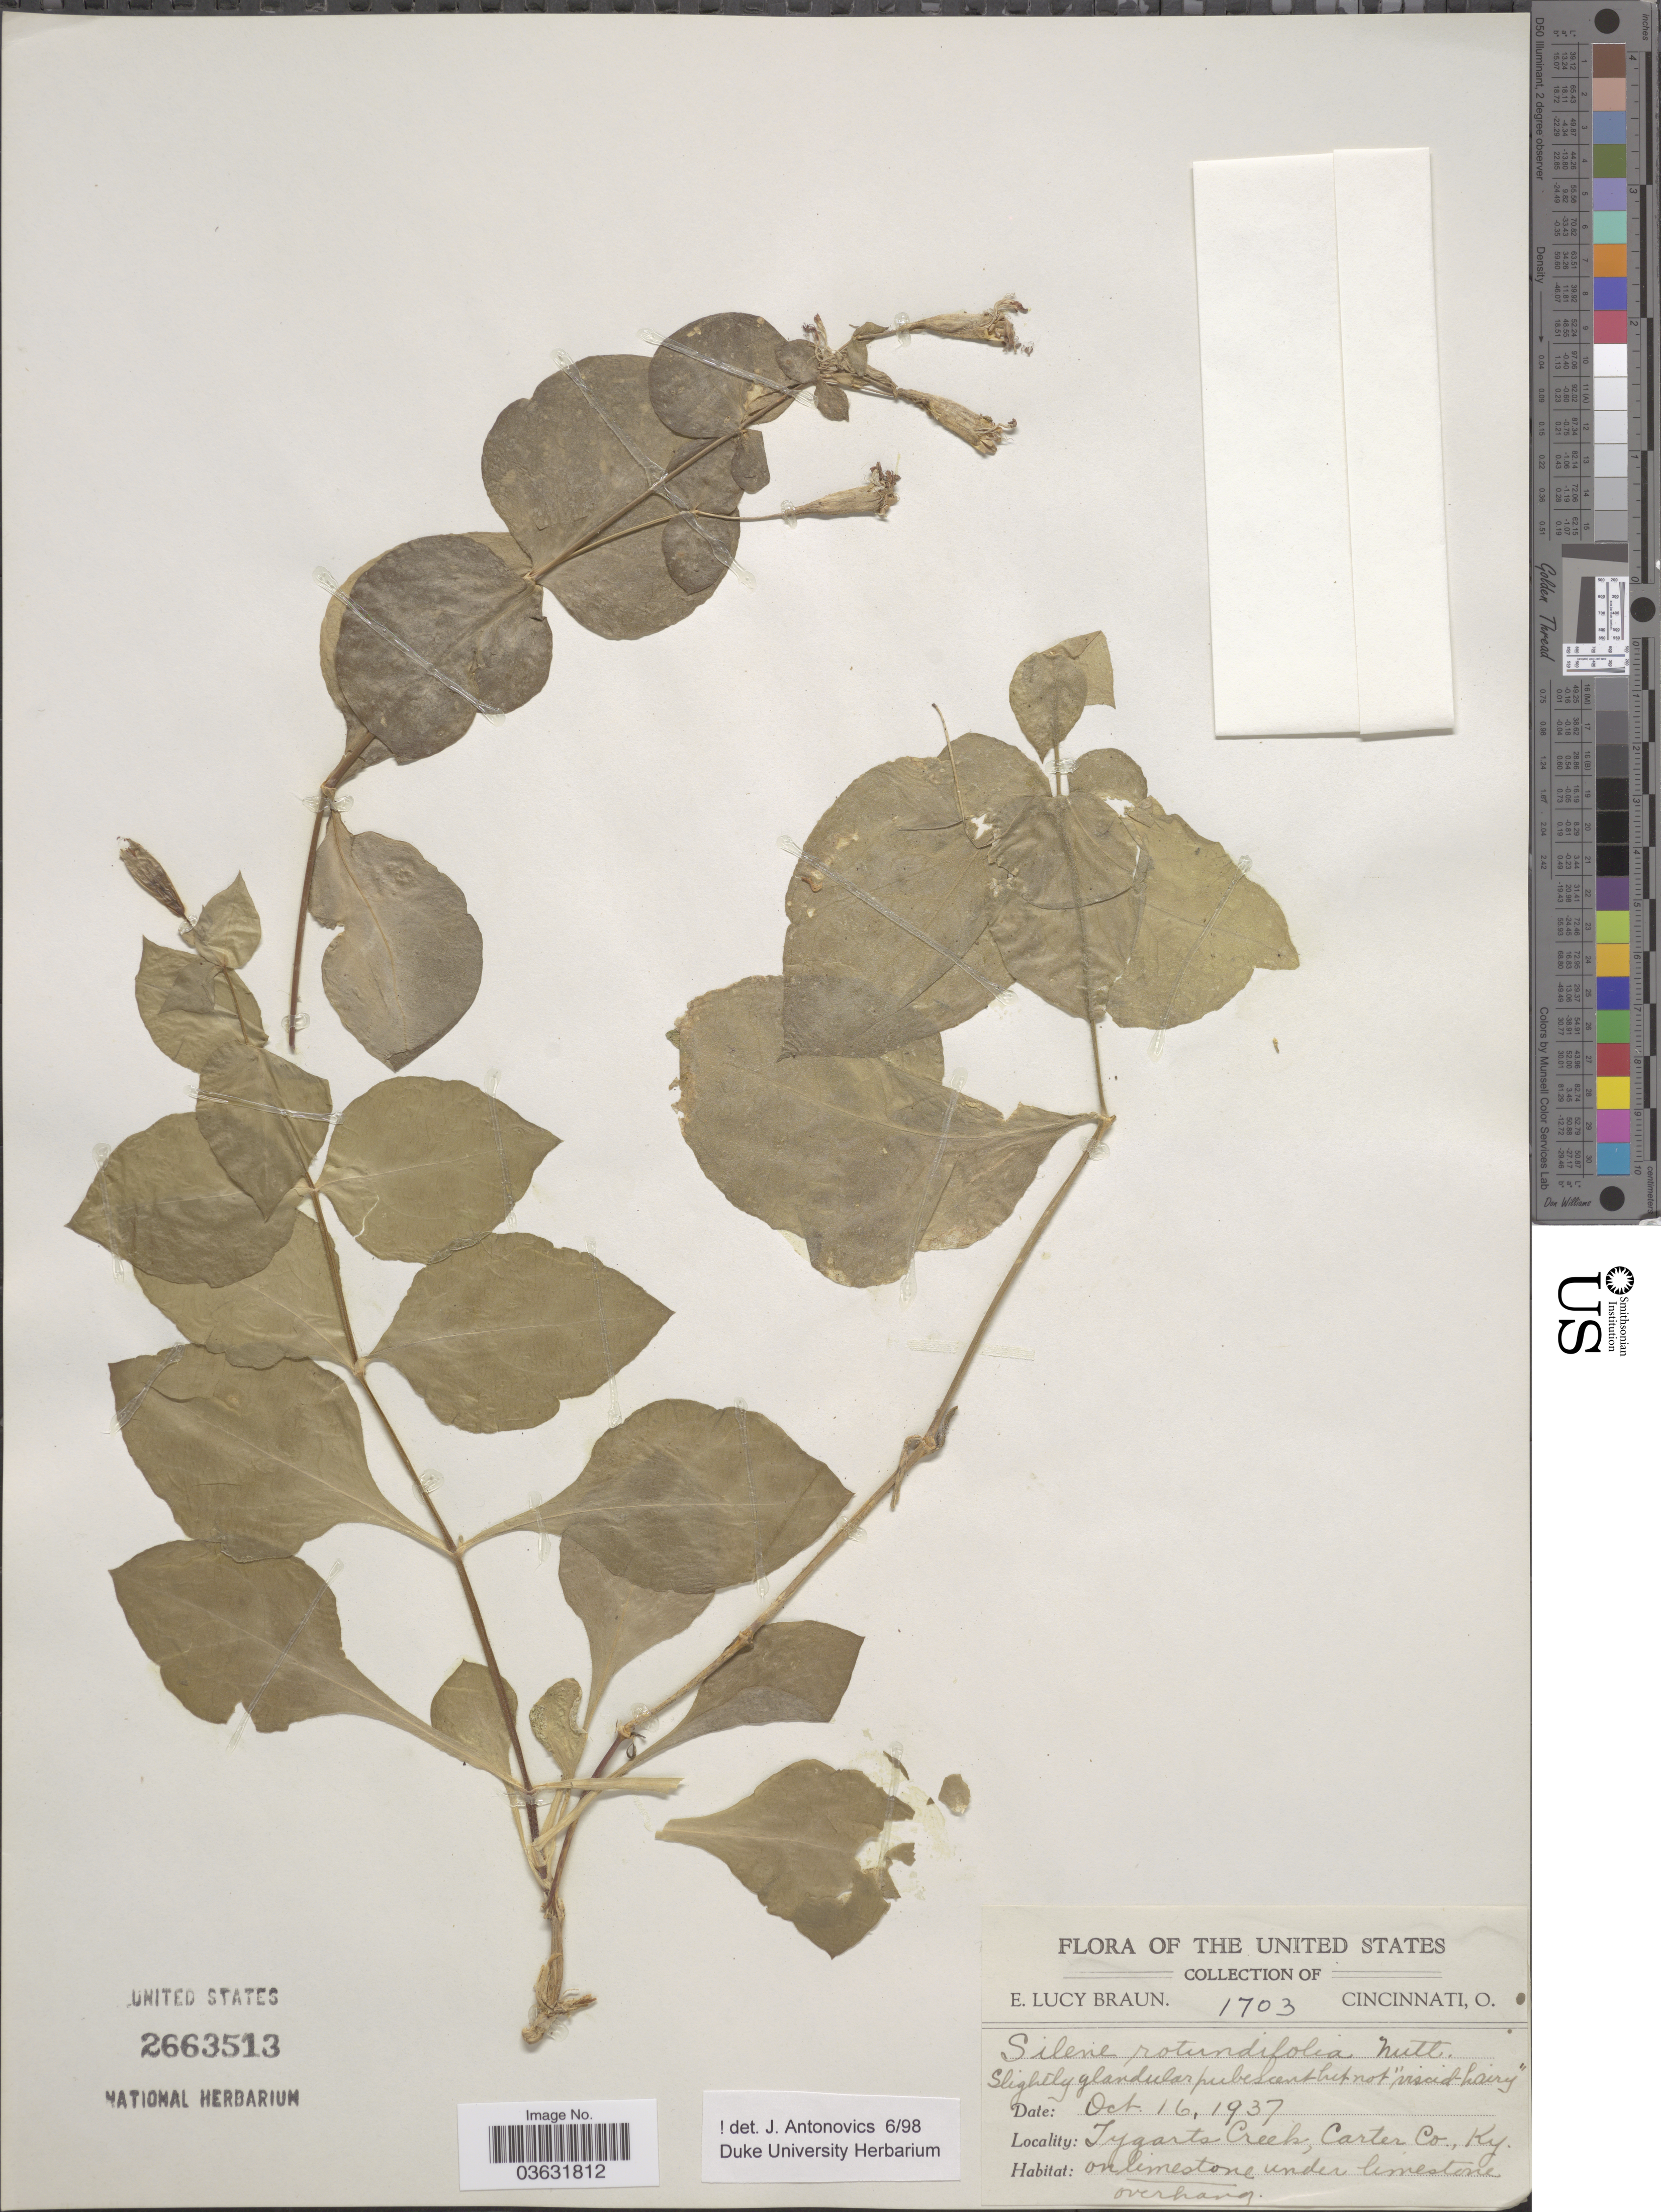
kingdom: Plantae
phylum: Tracheophyta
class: Magnoliopsida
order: Caryophyllales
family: Caryophyllaceae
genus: Silene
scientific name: Silene rotundifolia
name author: Nutt.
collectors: E. L. Braun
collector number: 1703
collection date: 1937-10-16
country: United States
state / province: Kentucky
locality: Tygarts Creek, Carter Co.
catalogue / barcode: US 2663513